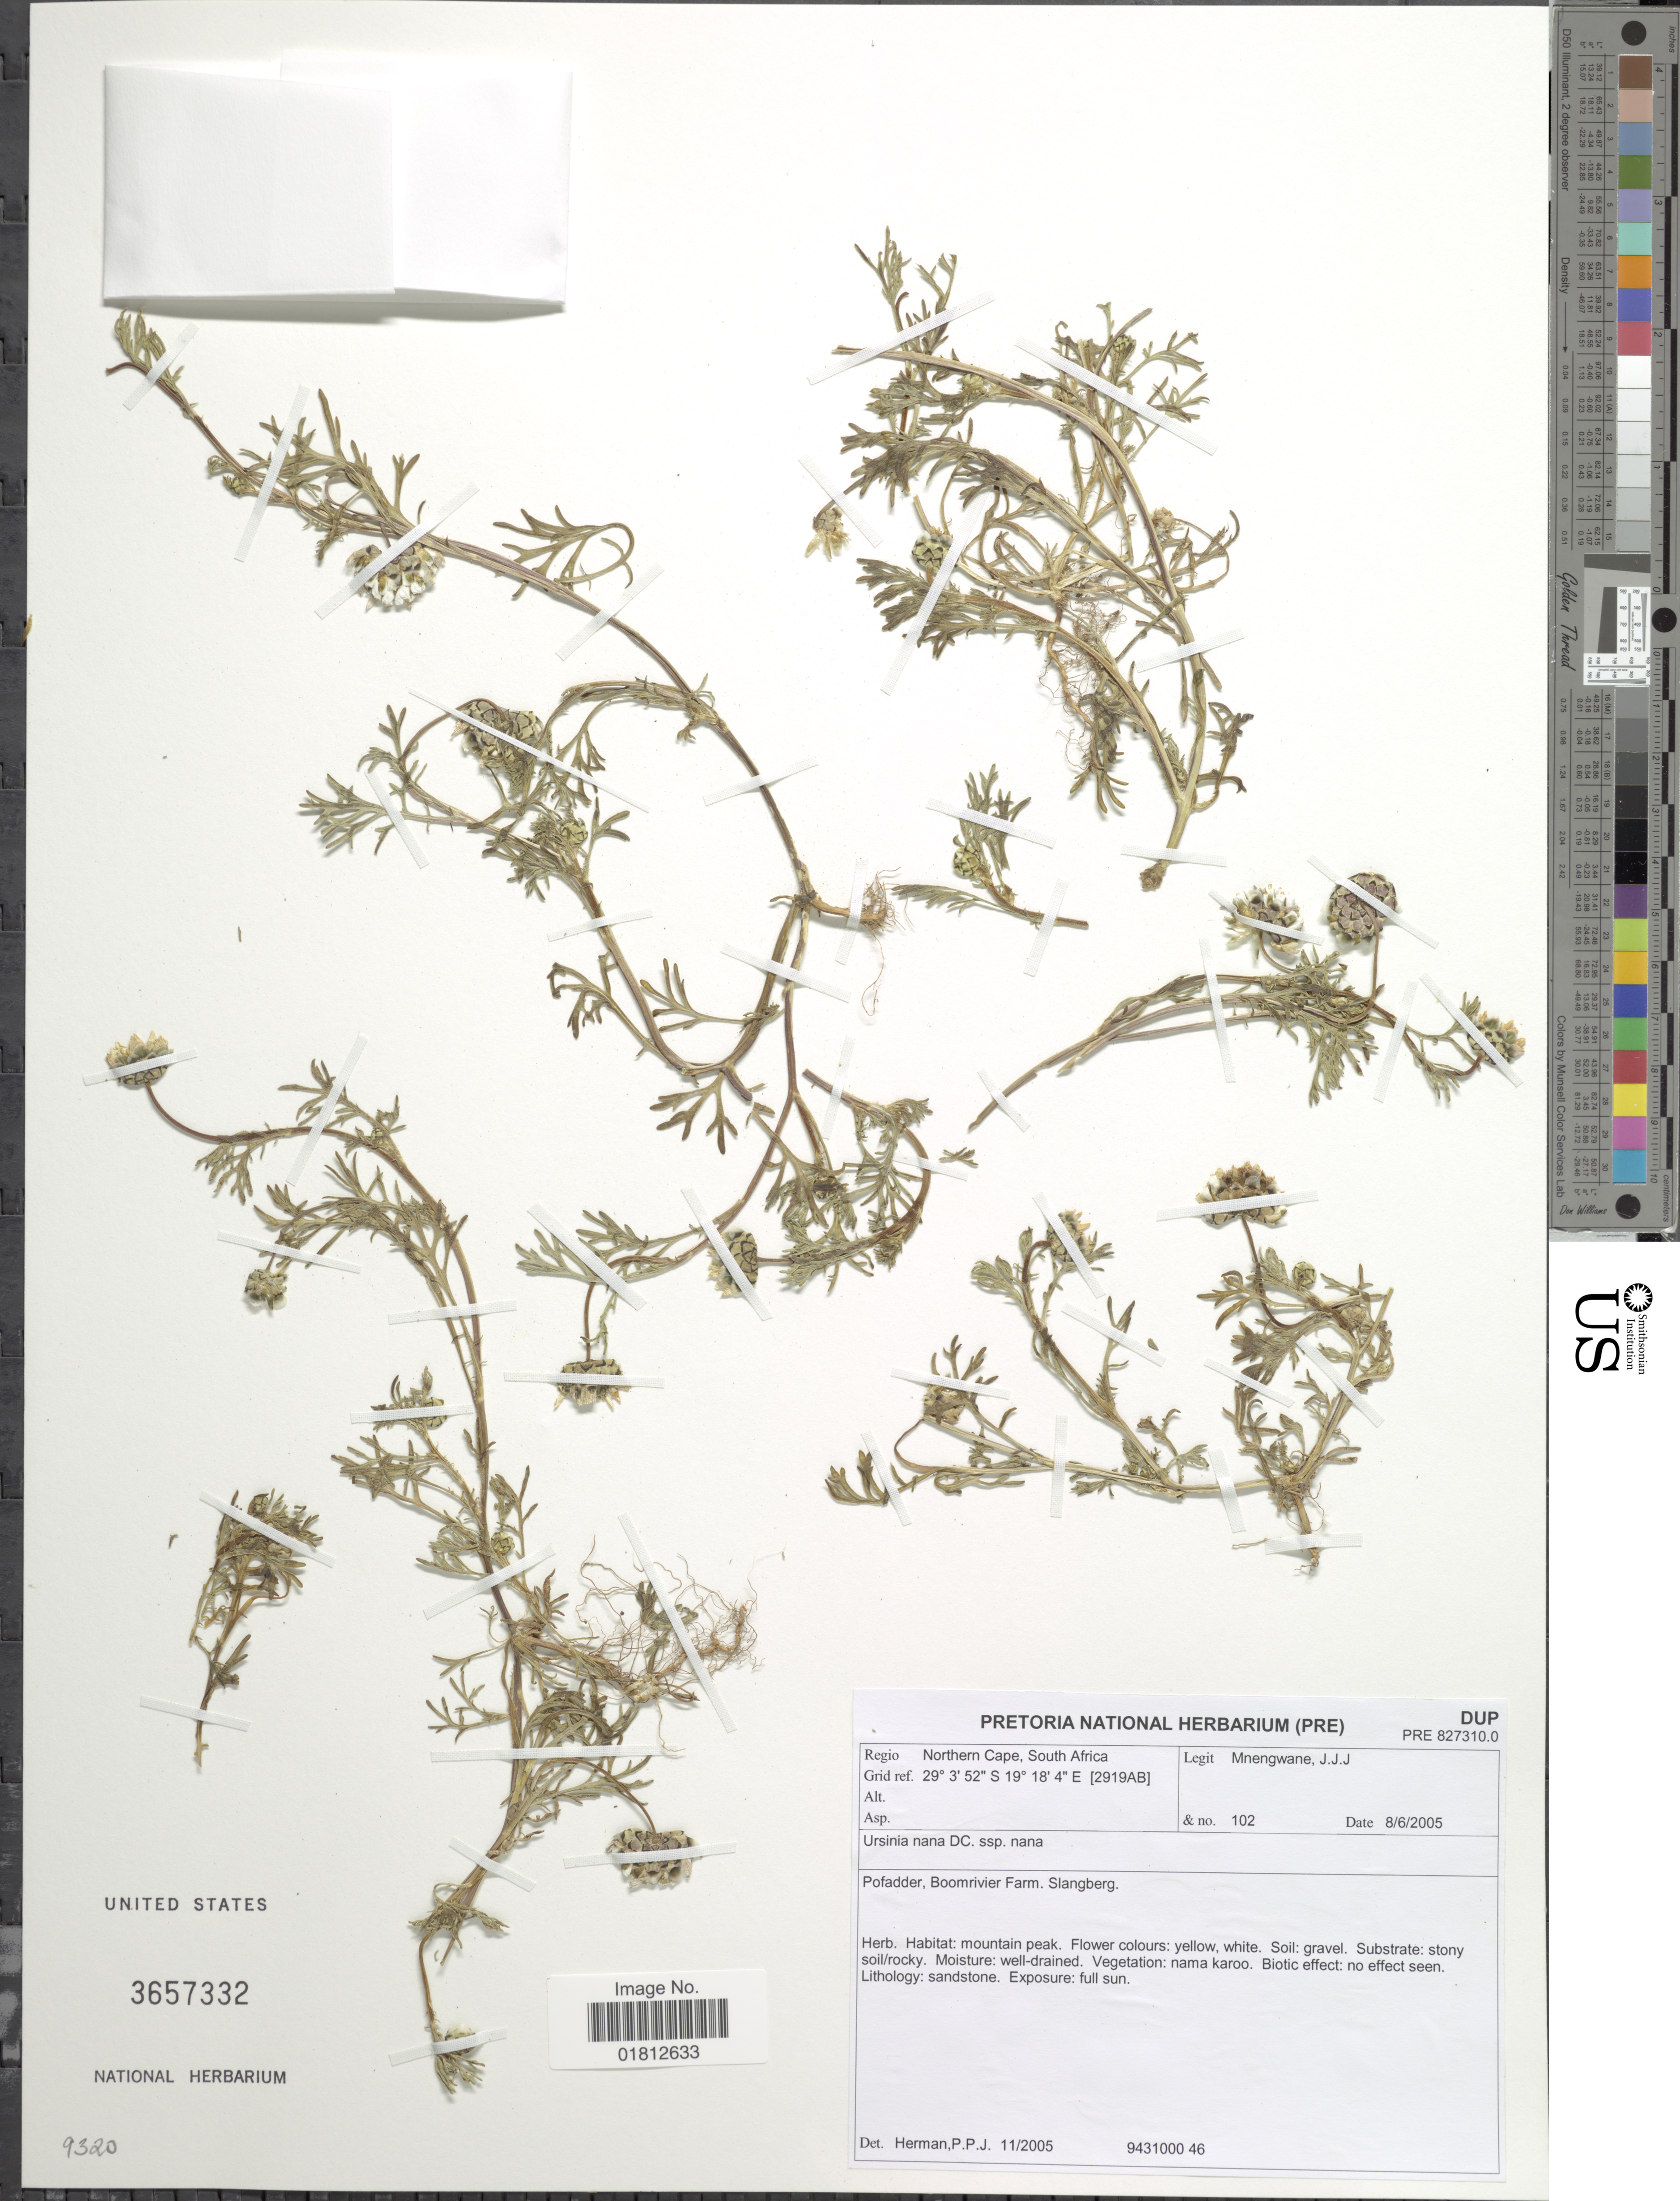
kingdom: Plantae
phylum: Tracheophyta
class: Magnoliopsida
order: Asterales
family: Asteraceae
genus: Ursinia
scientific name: Ursinia nana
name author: DC.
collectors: J. Mnengwane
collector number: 102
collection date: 2005-06-08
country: South Africa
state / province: Northern Cape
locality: Pofadder, Boomrivier Farm, Slangberg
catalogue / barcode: US 2657332